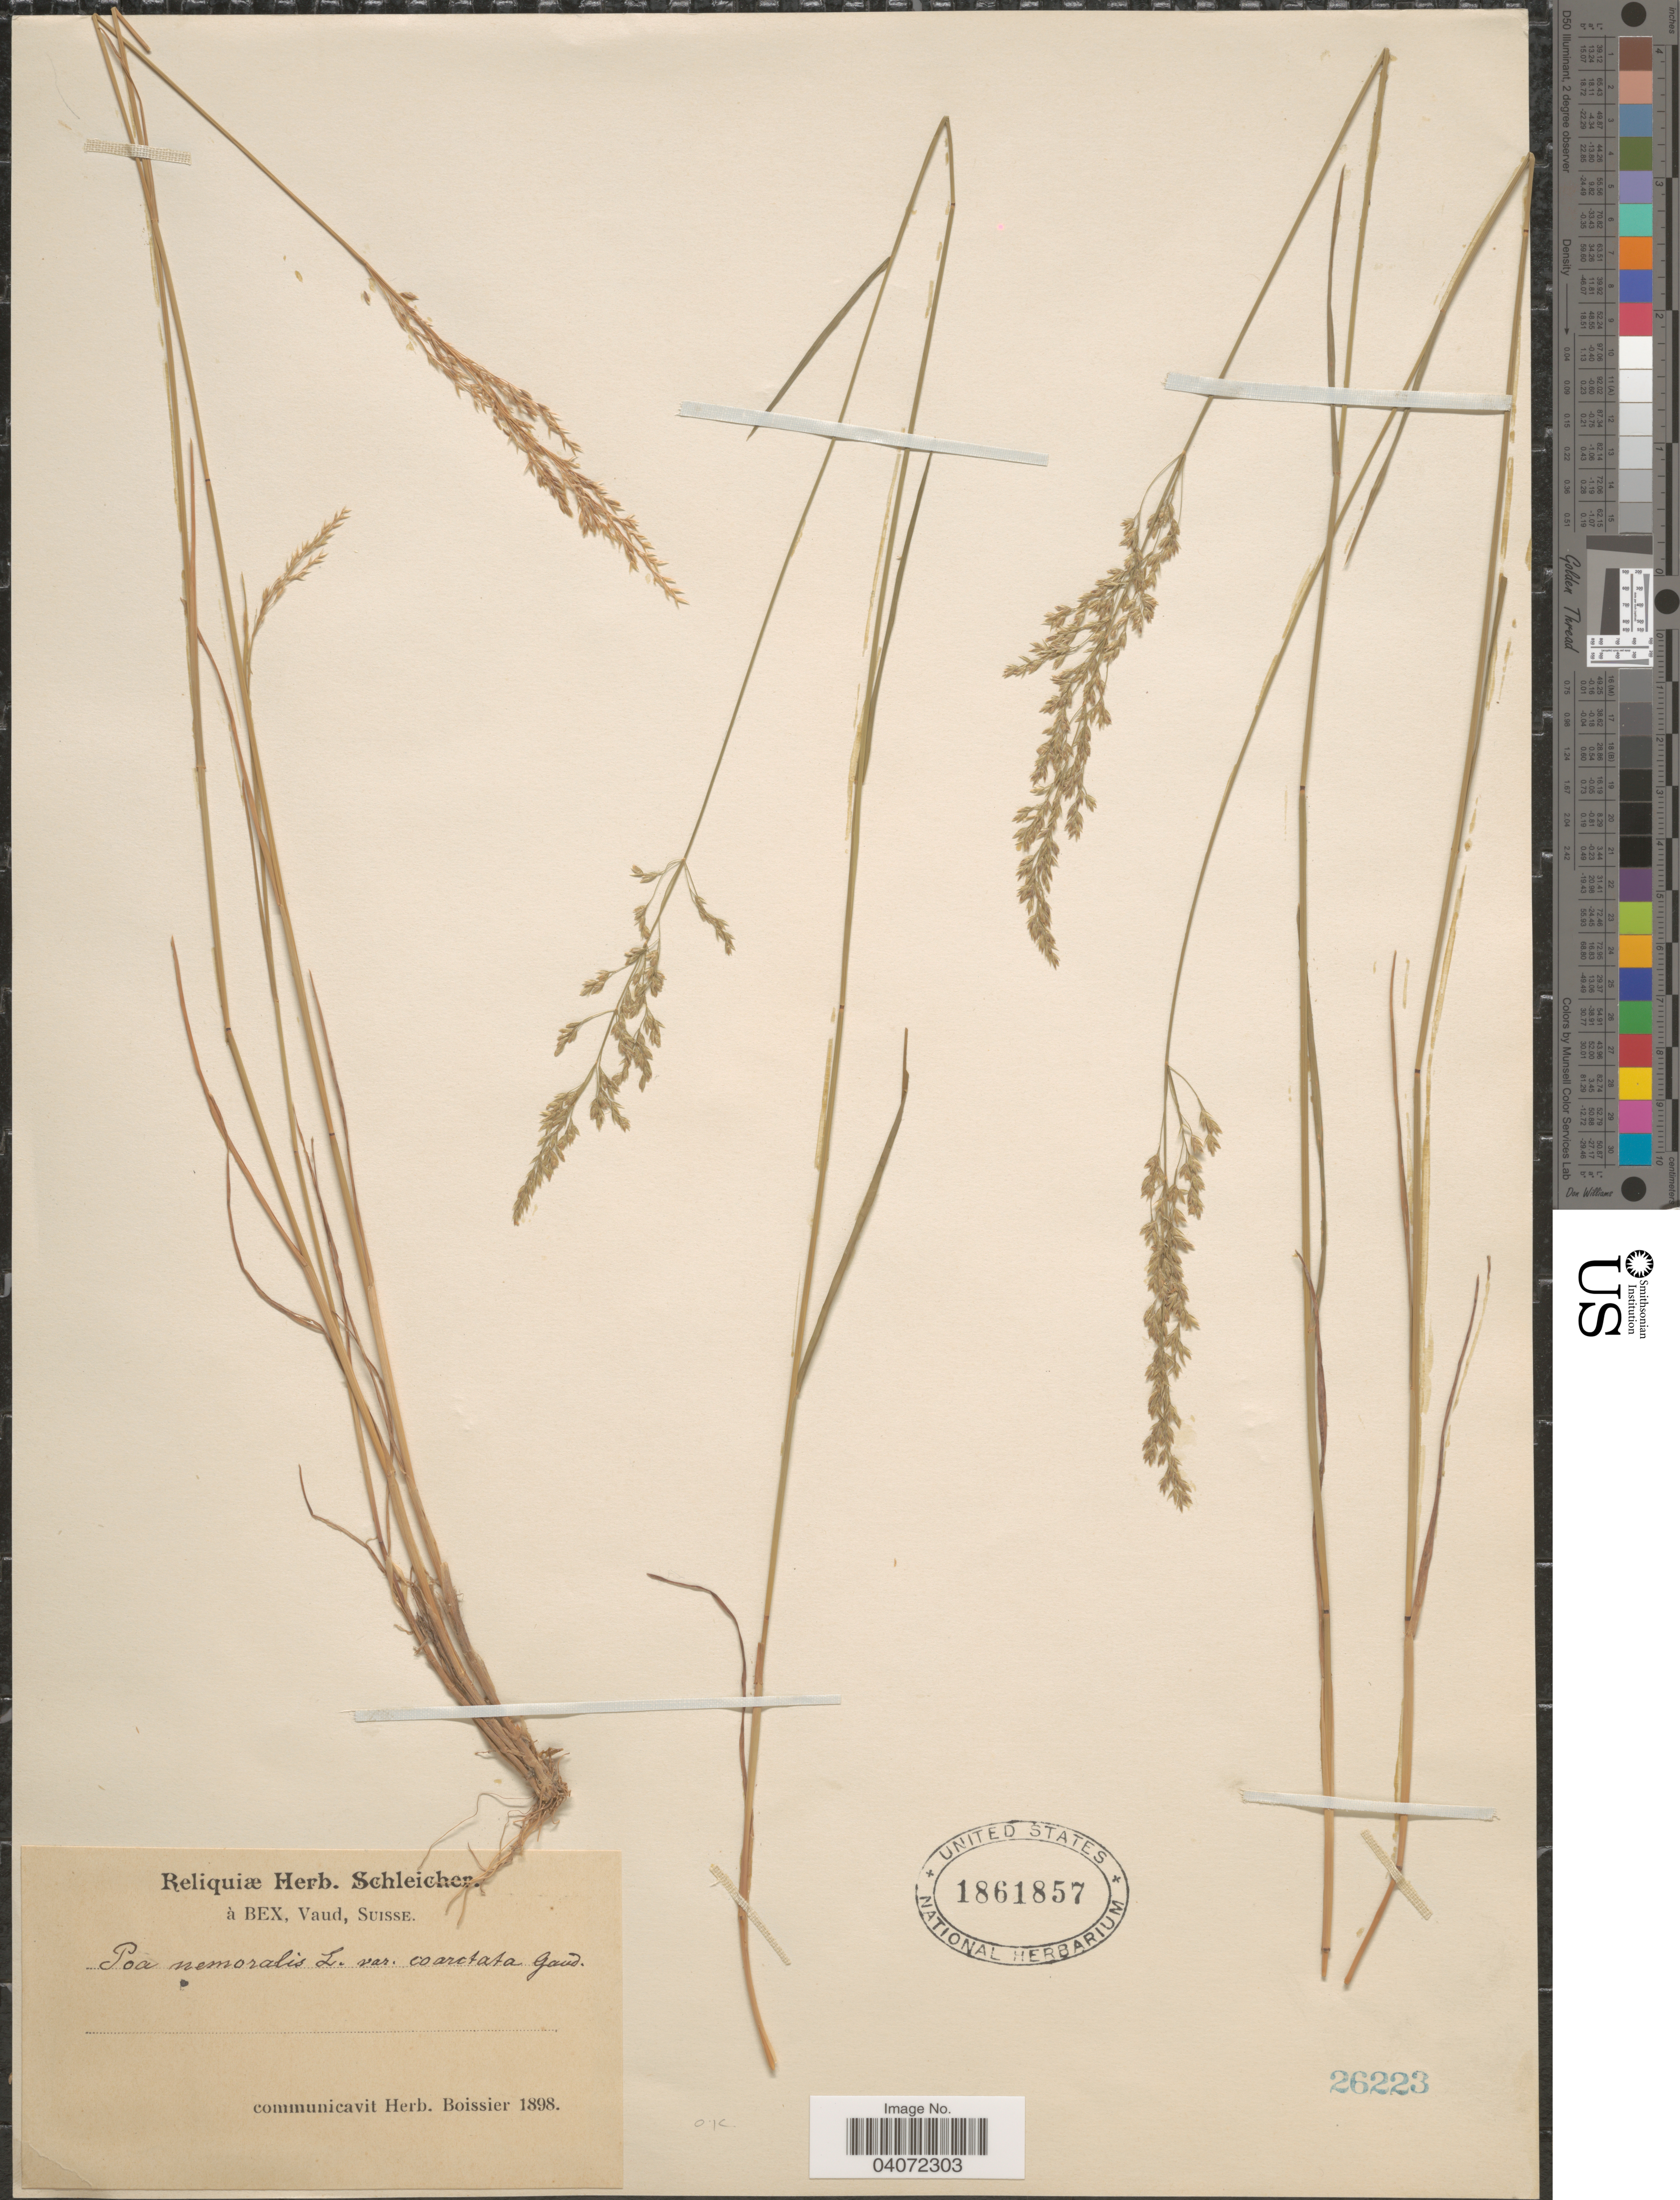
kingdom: Plantae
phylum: Tracheophyta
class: Liliopsida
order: Poales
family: Poaceae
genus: Poa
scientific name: Poa nemoralis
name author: L.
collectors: ex herb. Schleicher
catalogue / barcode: US 1861857